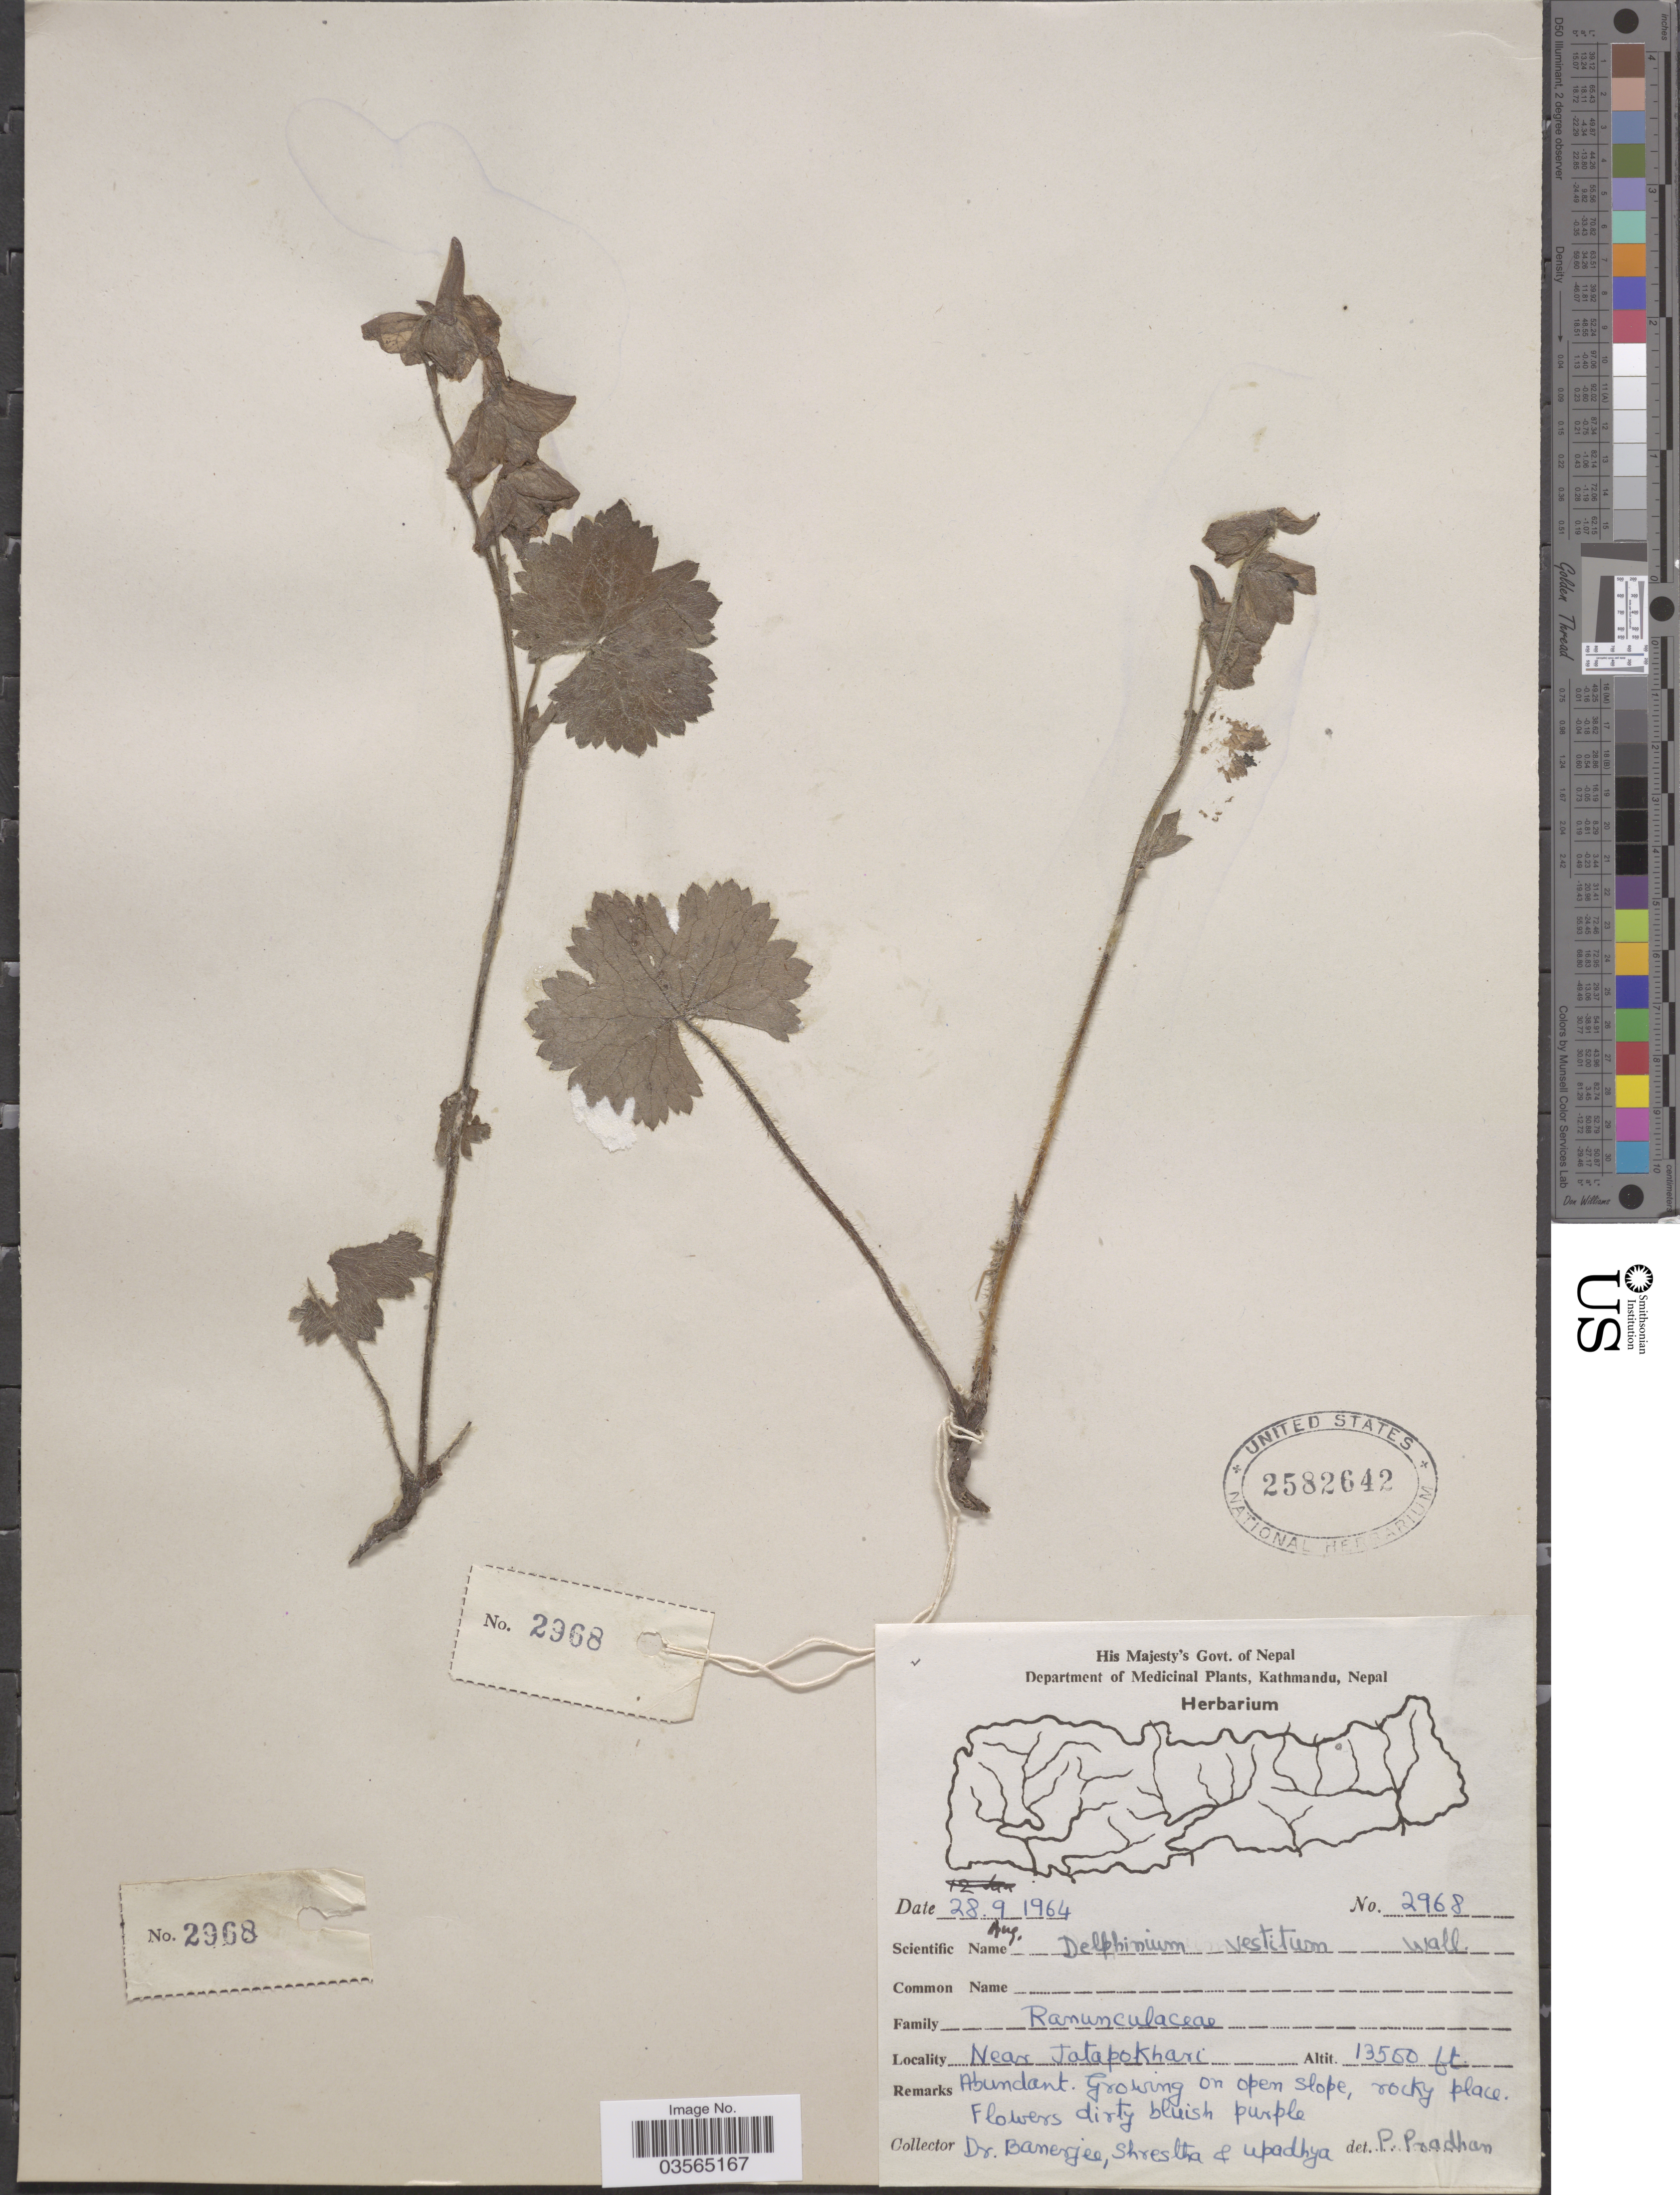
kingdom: Plantae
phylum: Tracheophyta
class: Magnoliopsida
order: Ranunculales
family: Ranunculaceae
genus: Delphinium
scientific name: Delphinium vestitum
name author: Wall.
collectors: -. Banerjee, -. Shrestha & Upadhya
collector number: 2968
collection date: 1964-08-28/1964-09-28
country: Nepal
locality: Near Jatapokhari.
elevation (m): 4115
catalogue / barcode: US 2582642